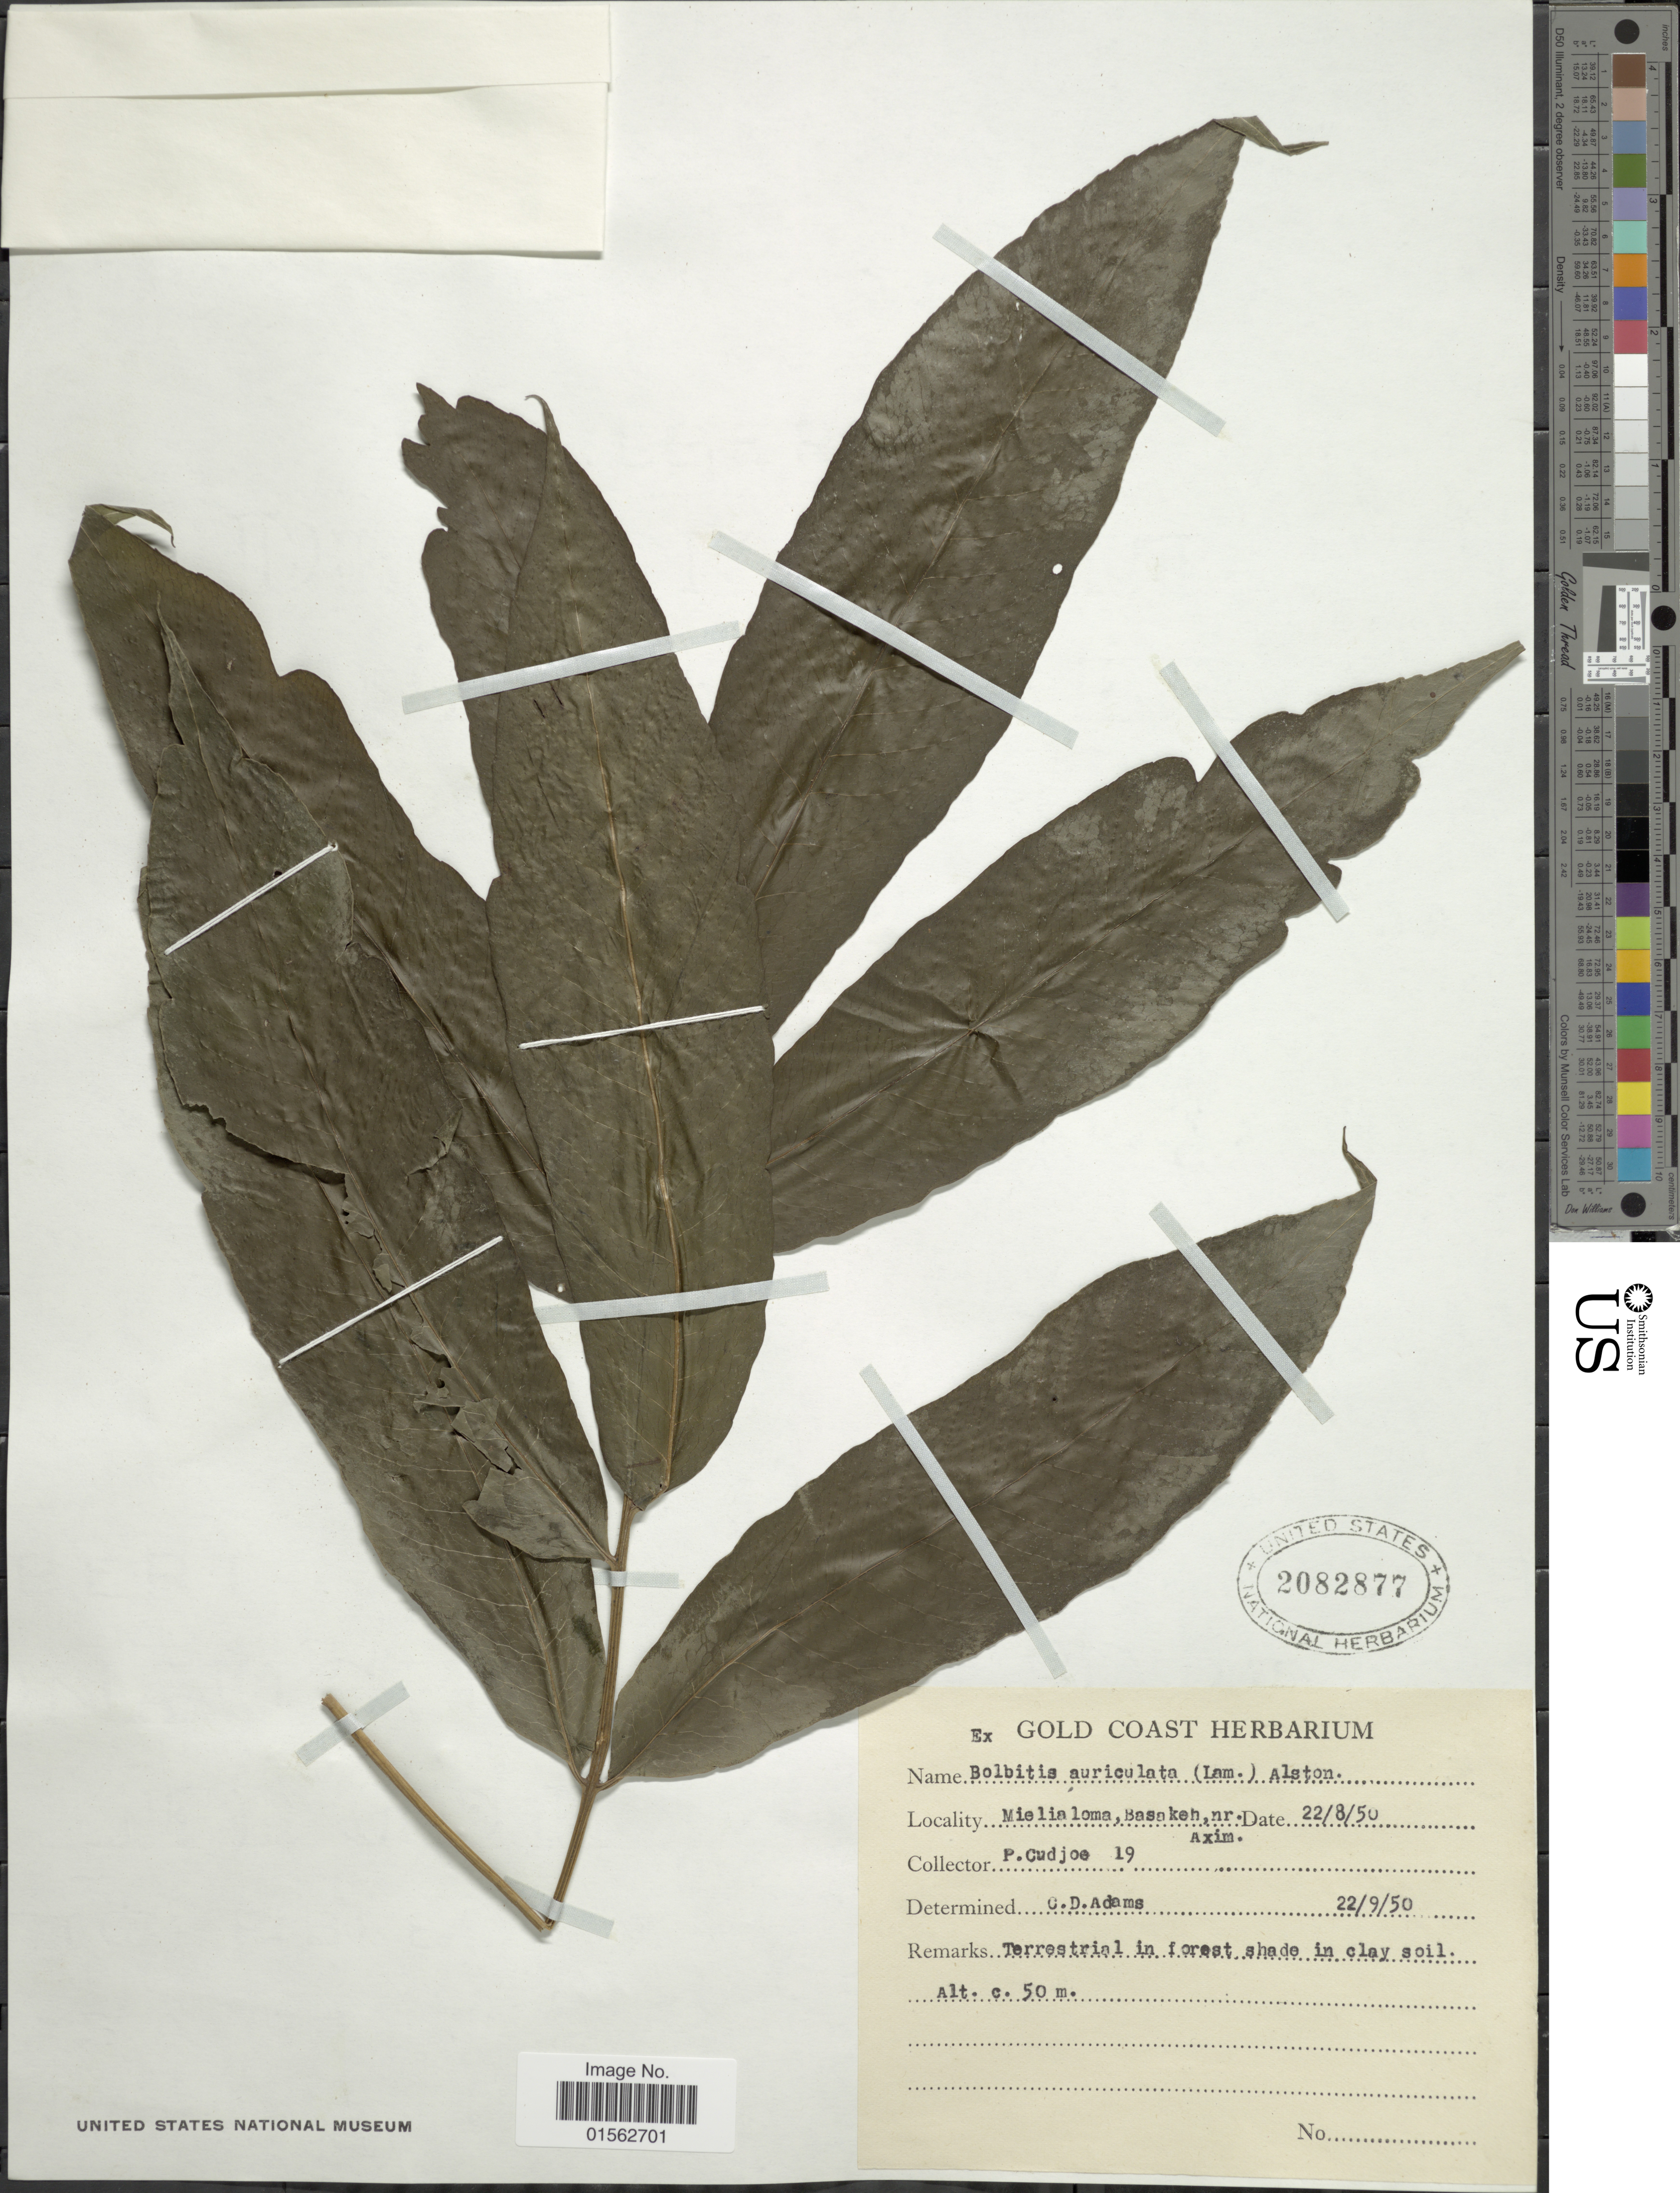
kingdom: Plantae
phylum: Tracheophyta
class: Polypodiopsida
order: Polypodiales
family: Dryopteridaceae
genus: Bolbitis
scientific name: Bolbitis auriculata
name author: (Lam.) Alston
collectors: P. Cudjoe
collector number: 19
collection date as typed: Transcribed d/m/y: 22/9/50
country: Ghana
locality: Muielialoma, Basakeh, nr. Axim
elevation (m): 50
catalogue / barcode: US 2082877